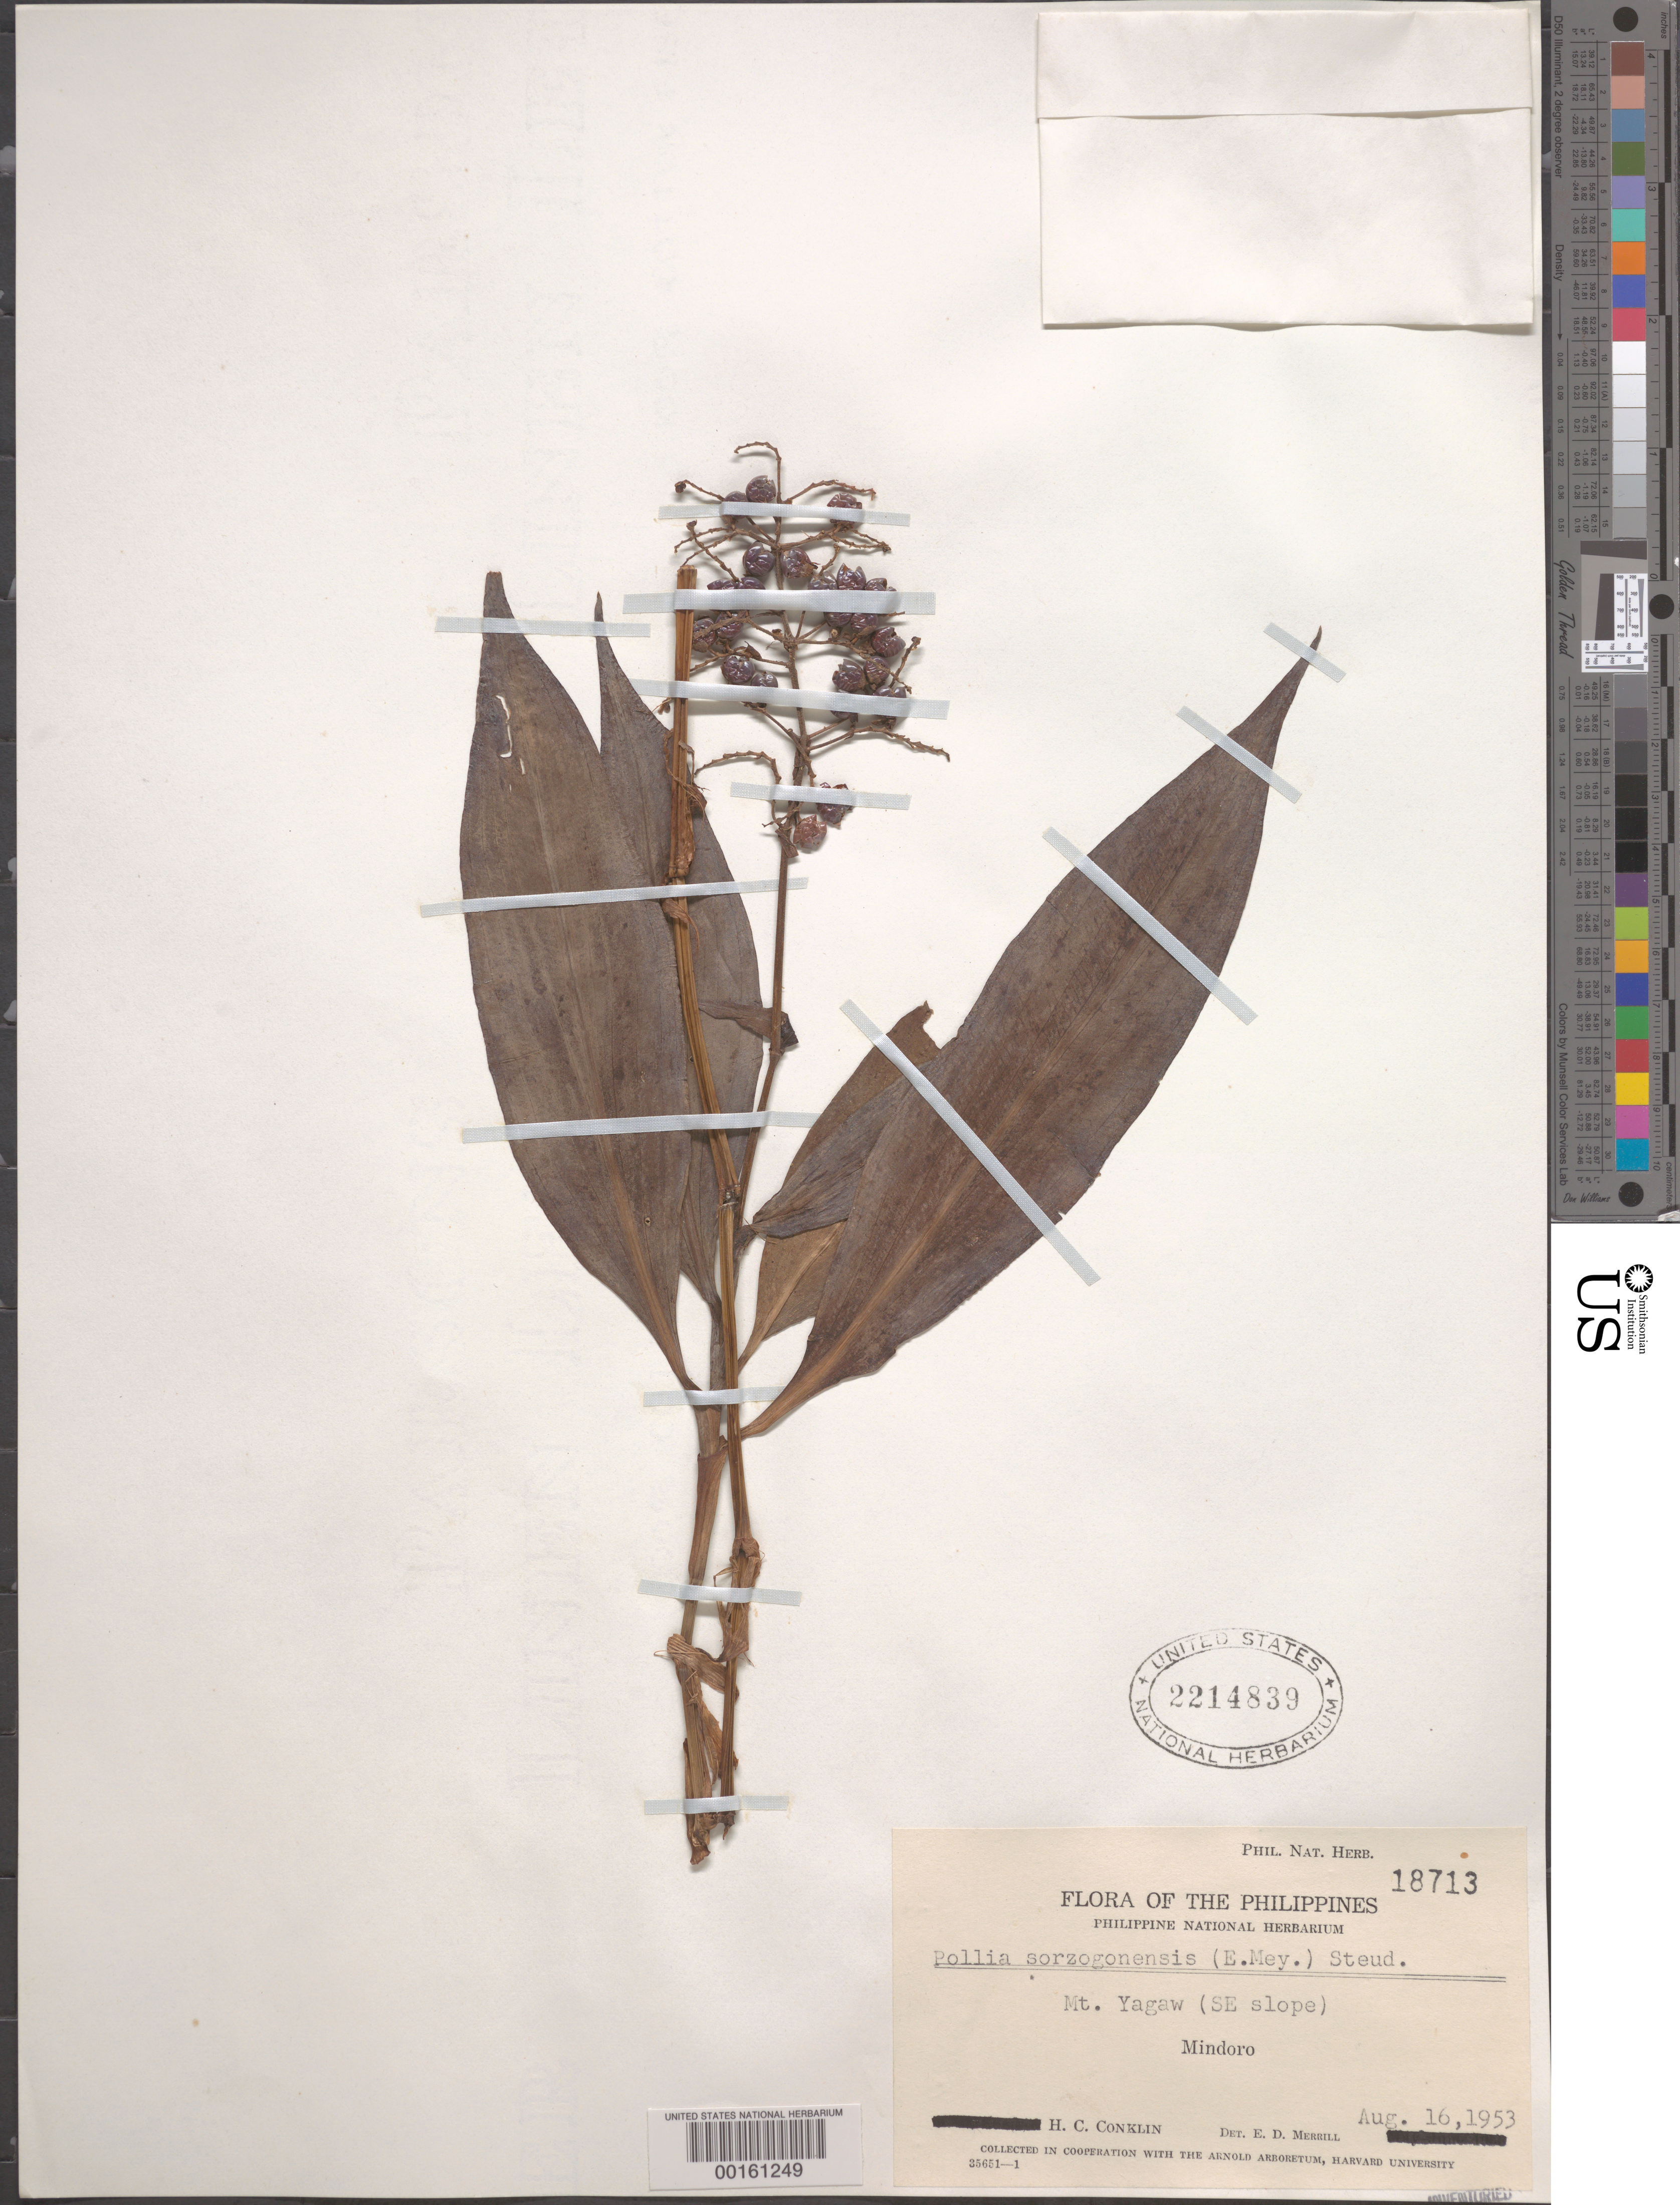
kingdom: Plantae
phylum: Tracheophyta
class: Liliopsida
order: Commelinales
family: Commelinaceae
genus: Pollia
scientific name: Pollia secundiflora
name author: (Blume) Bakh. f.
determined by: Strong, Mark T., (BOT), Smithsonian Institution - National Museum of Natural History (UNITED STATES)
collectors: H. Conklin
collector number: Herb. No. 18713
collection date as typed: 16 Aug 1953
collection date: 1953-08-16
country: Philippines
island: Mindoro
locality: Mt. yagaw (se slope)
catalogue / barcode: US 2214839